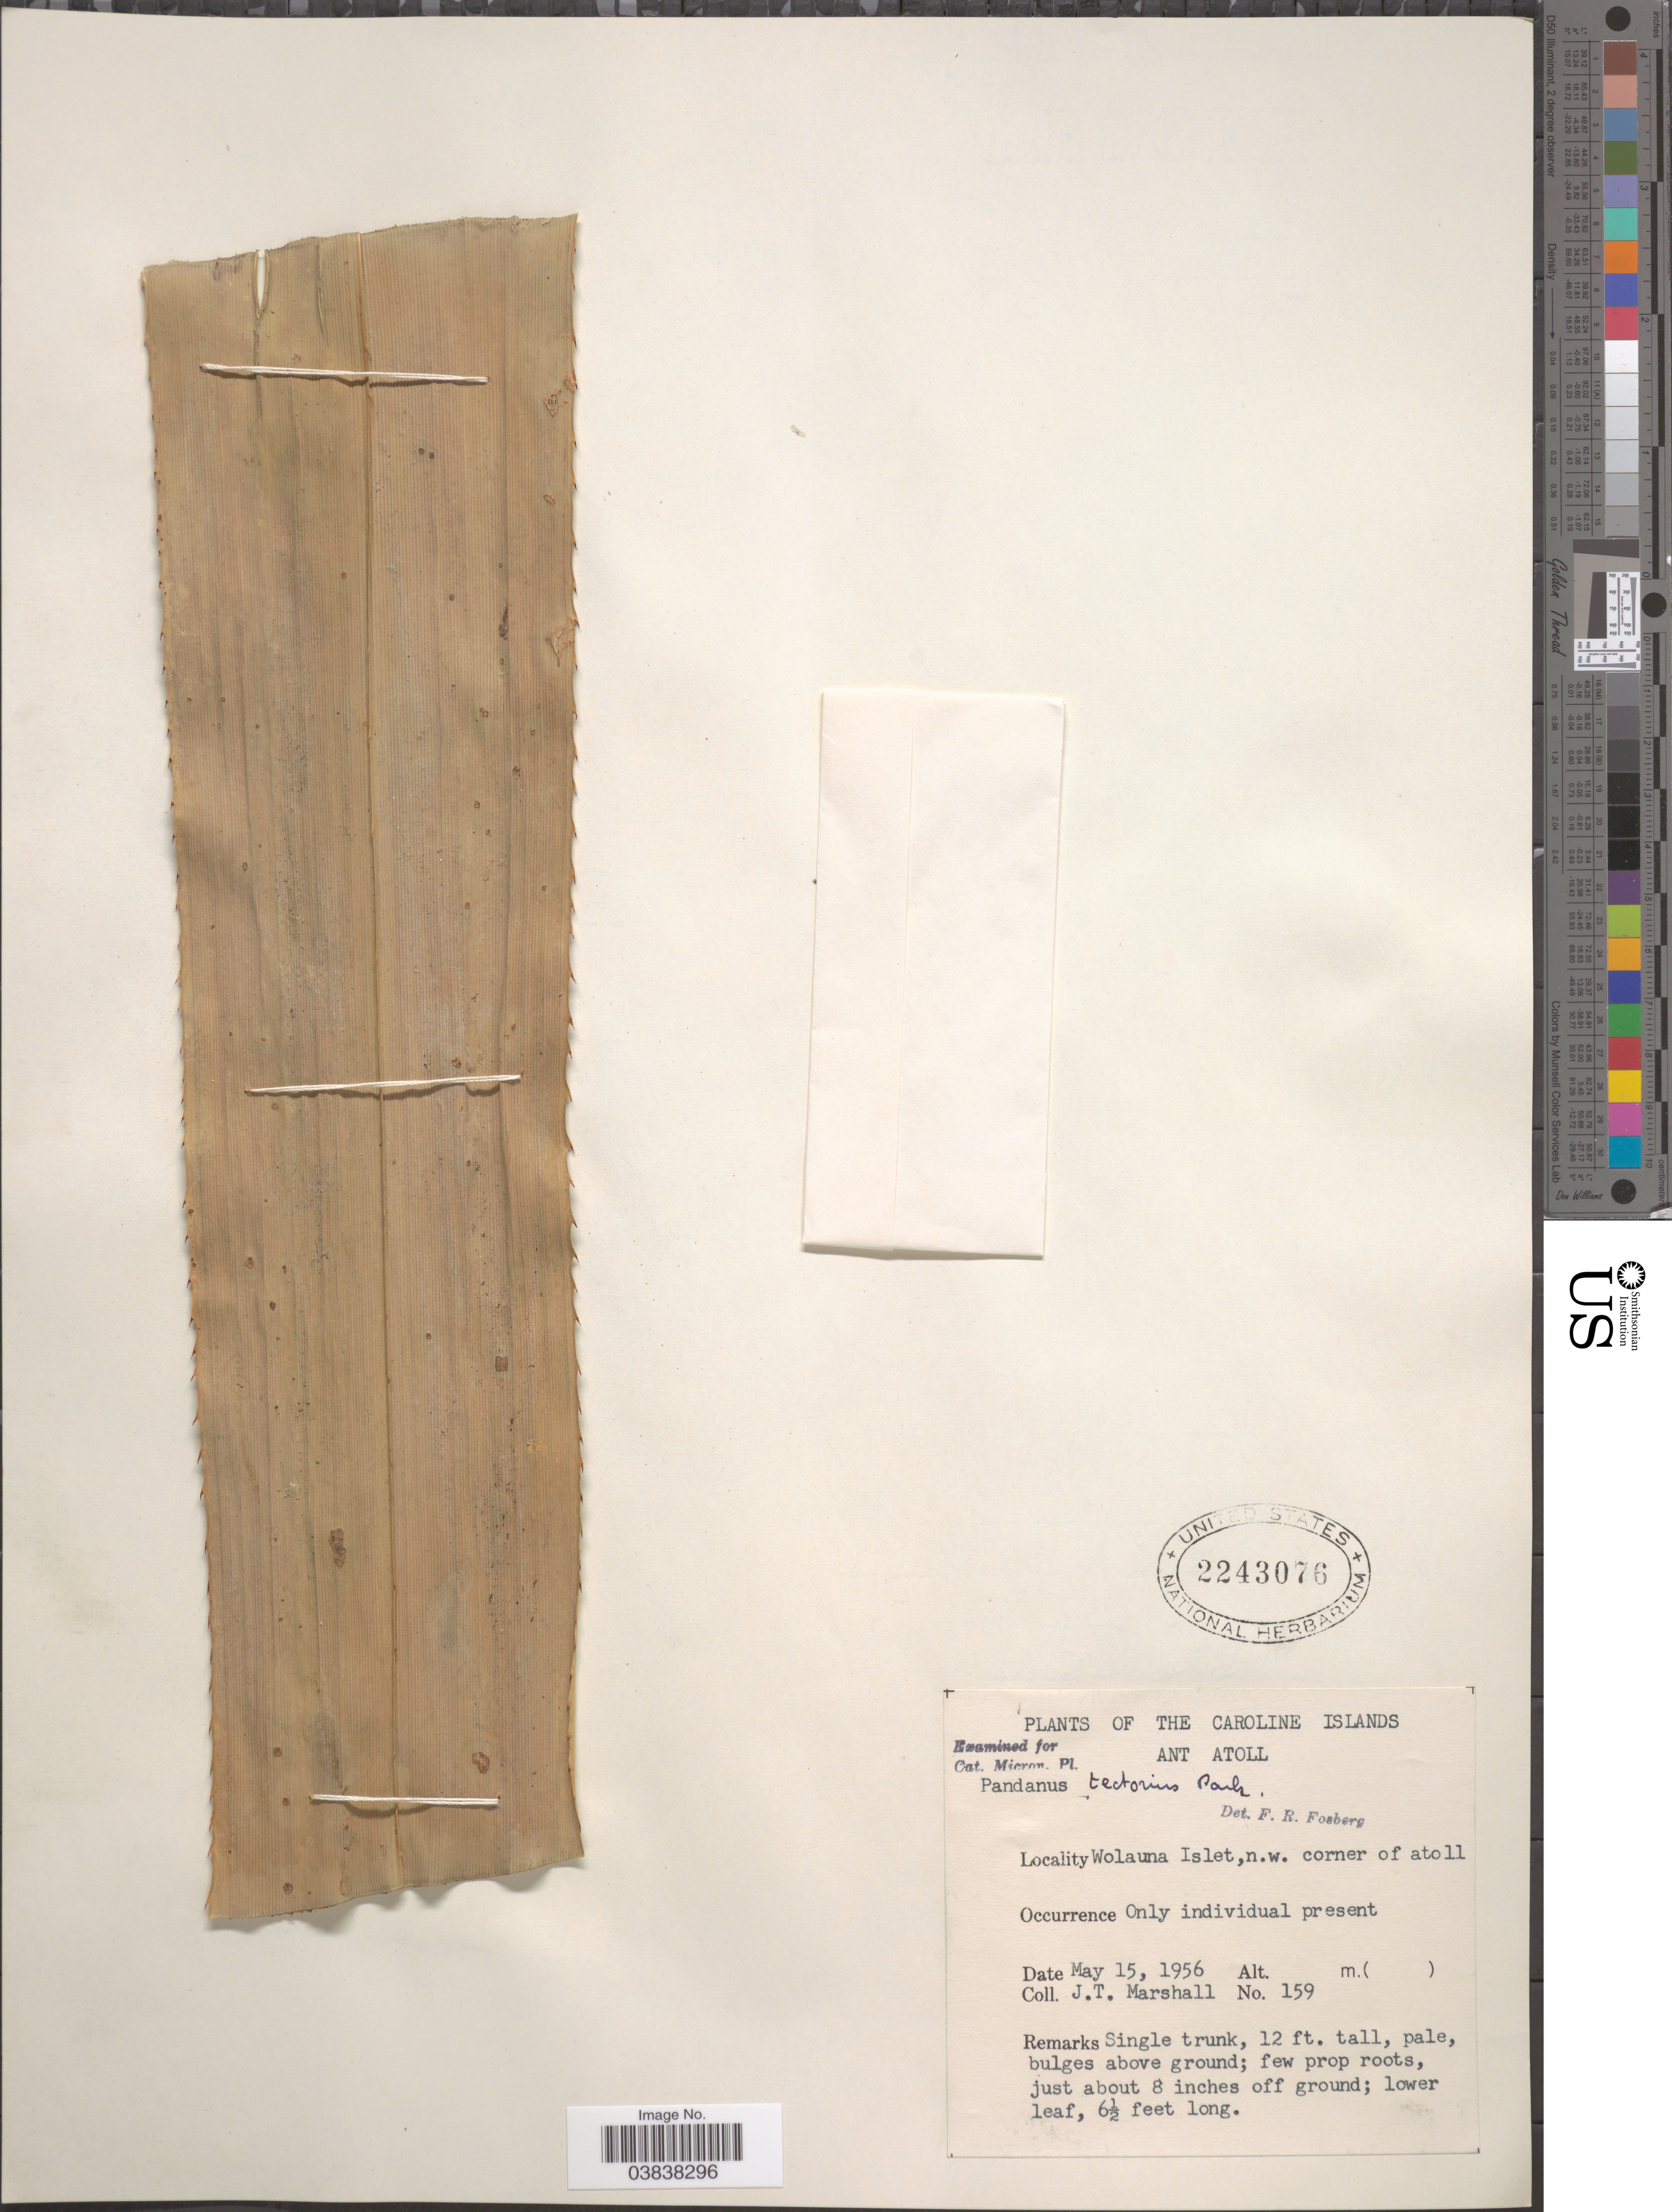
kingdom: Plantae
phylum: Tracheophyta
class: Liliopsida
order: Pandanales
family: Pandanaceae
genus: Pandanus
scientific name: Pandanus pulposus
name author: (Warb.) Martelli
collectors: J. T. Marshall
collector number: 159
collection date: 1956-05-15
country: Micronesia, Federated States of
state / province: Pohnpei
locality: Caroline Islands. Ant Atoll. Wolauna Islet, n.w. corner of atoll.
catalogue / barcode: US 2243076